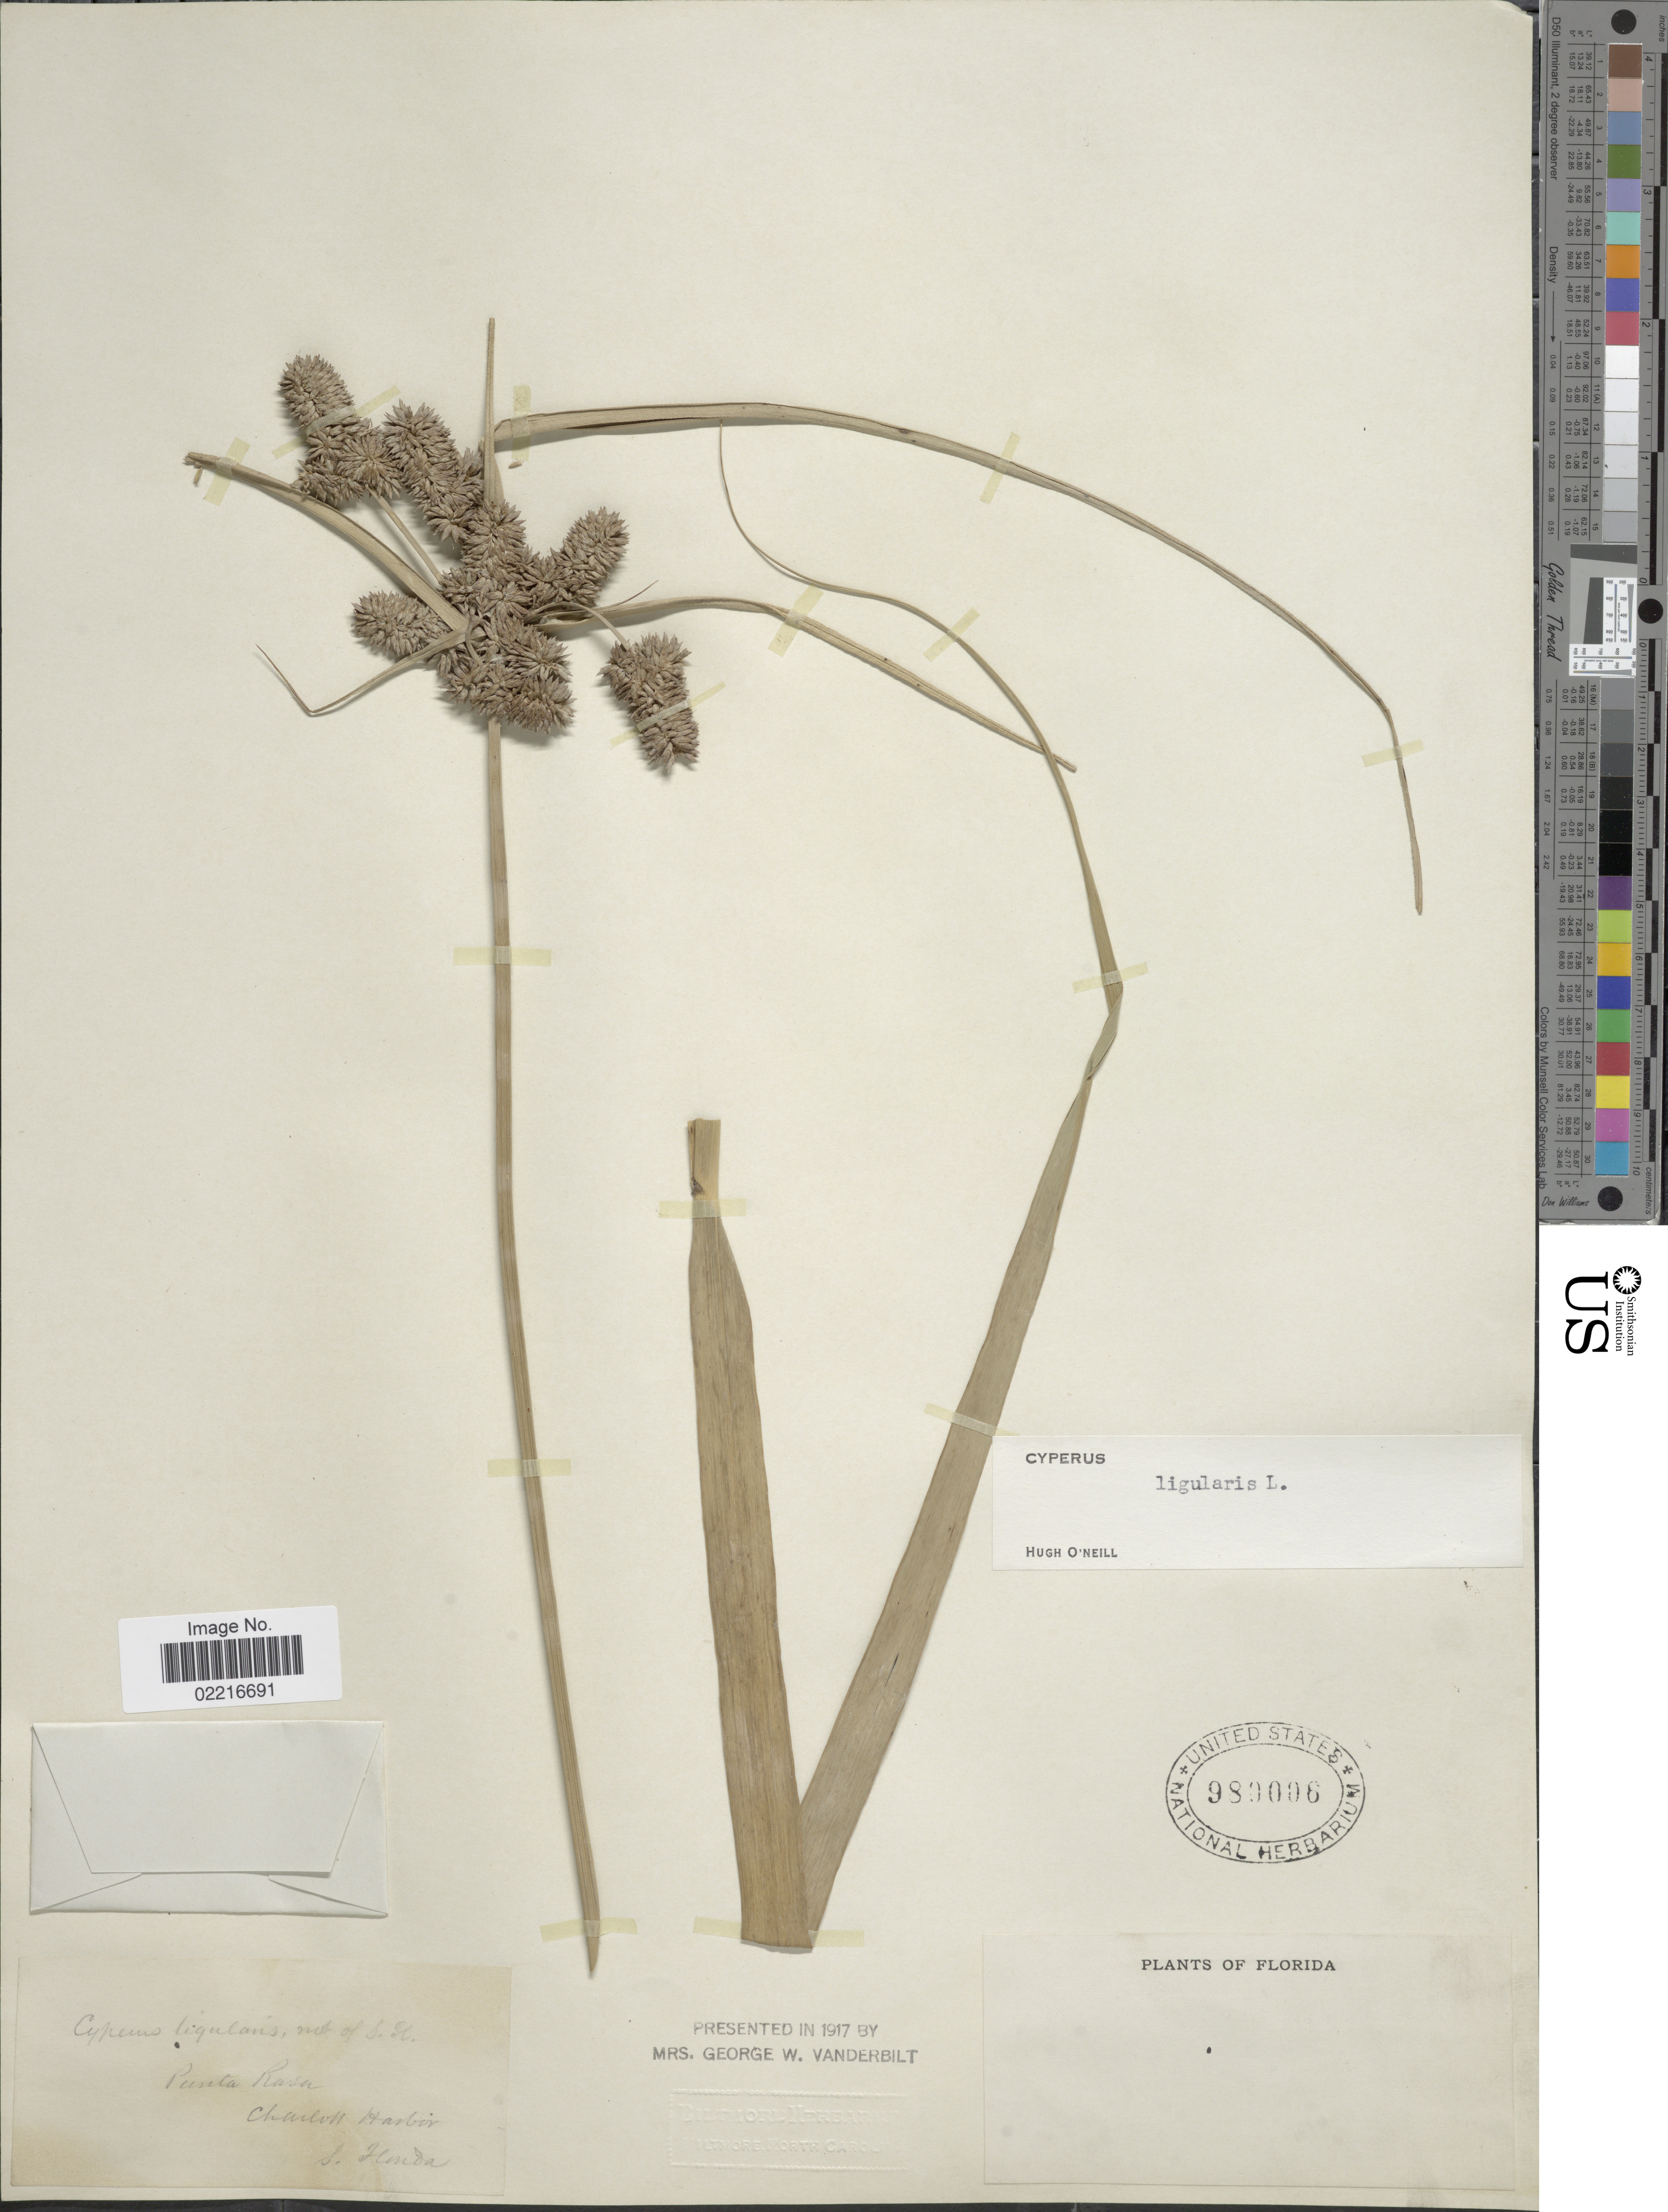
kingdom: Plantae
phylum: Tracheophyta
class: Liliopsida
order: Poales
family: Cyperaceae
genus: Cyperus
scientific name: Cyperus ligularis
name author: L.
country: United States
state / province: Florida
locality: Punta Rasa Charlott Harbor, S. Florida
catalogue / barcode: US 980006